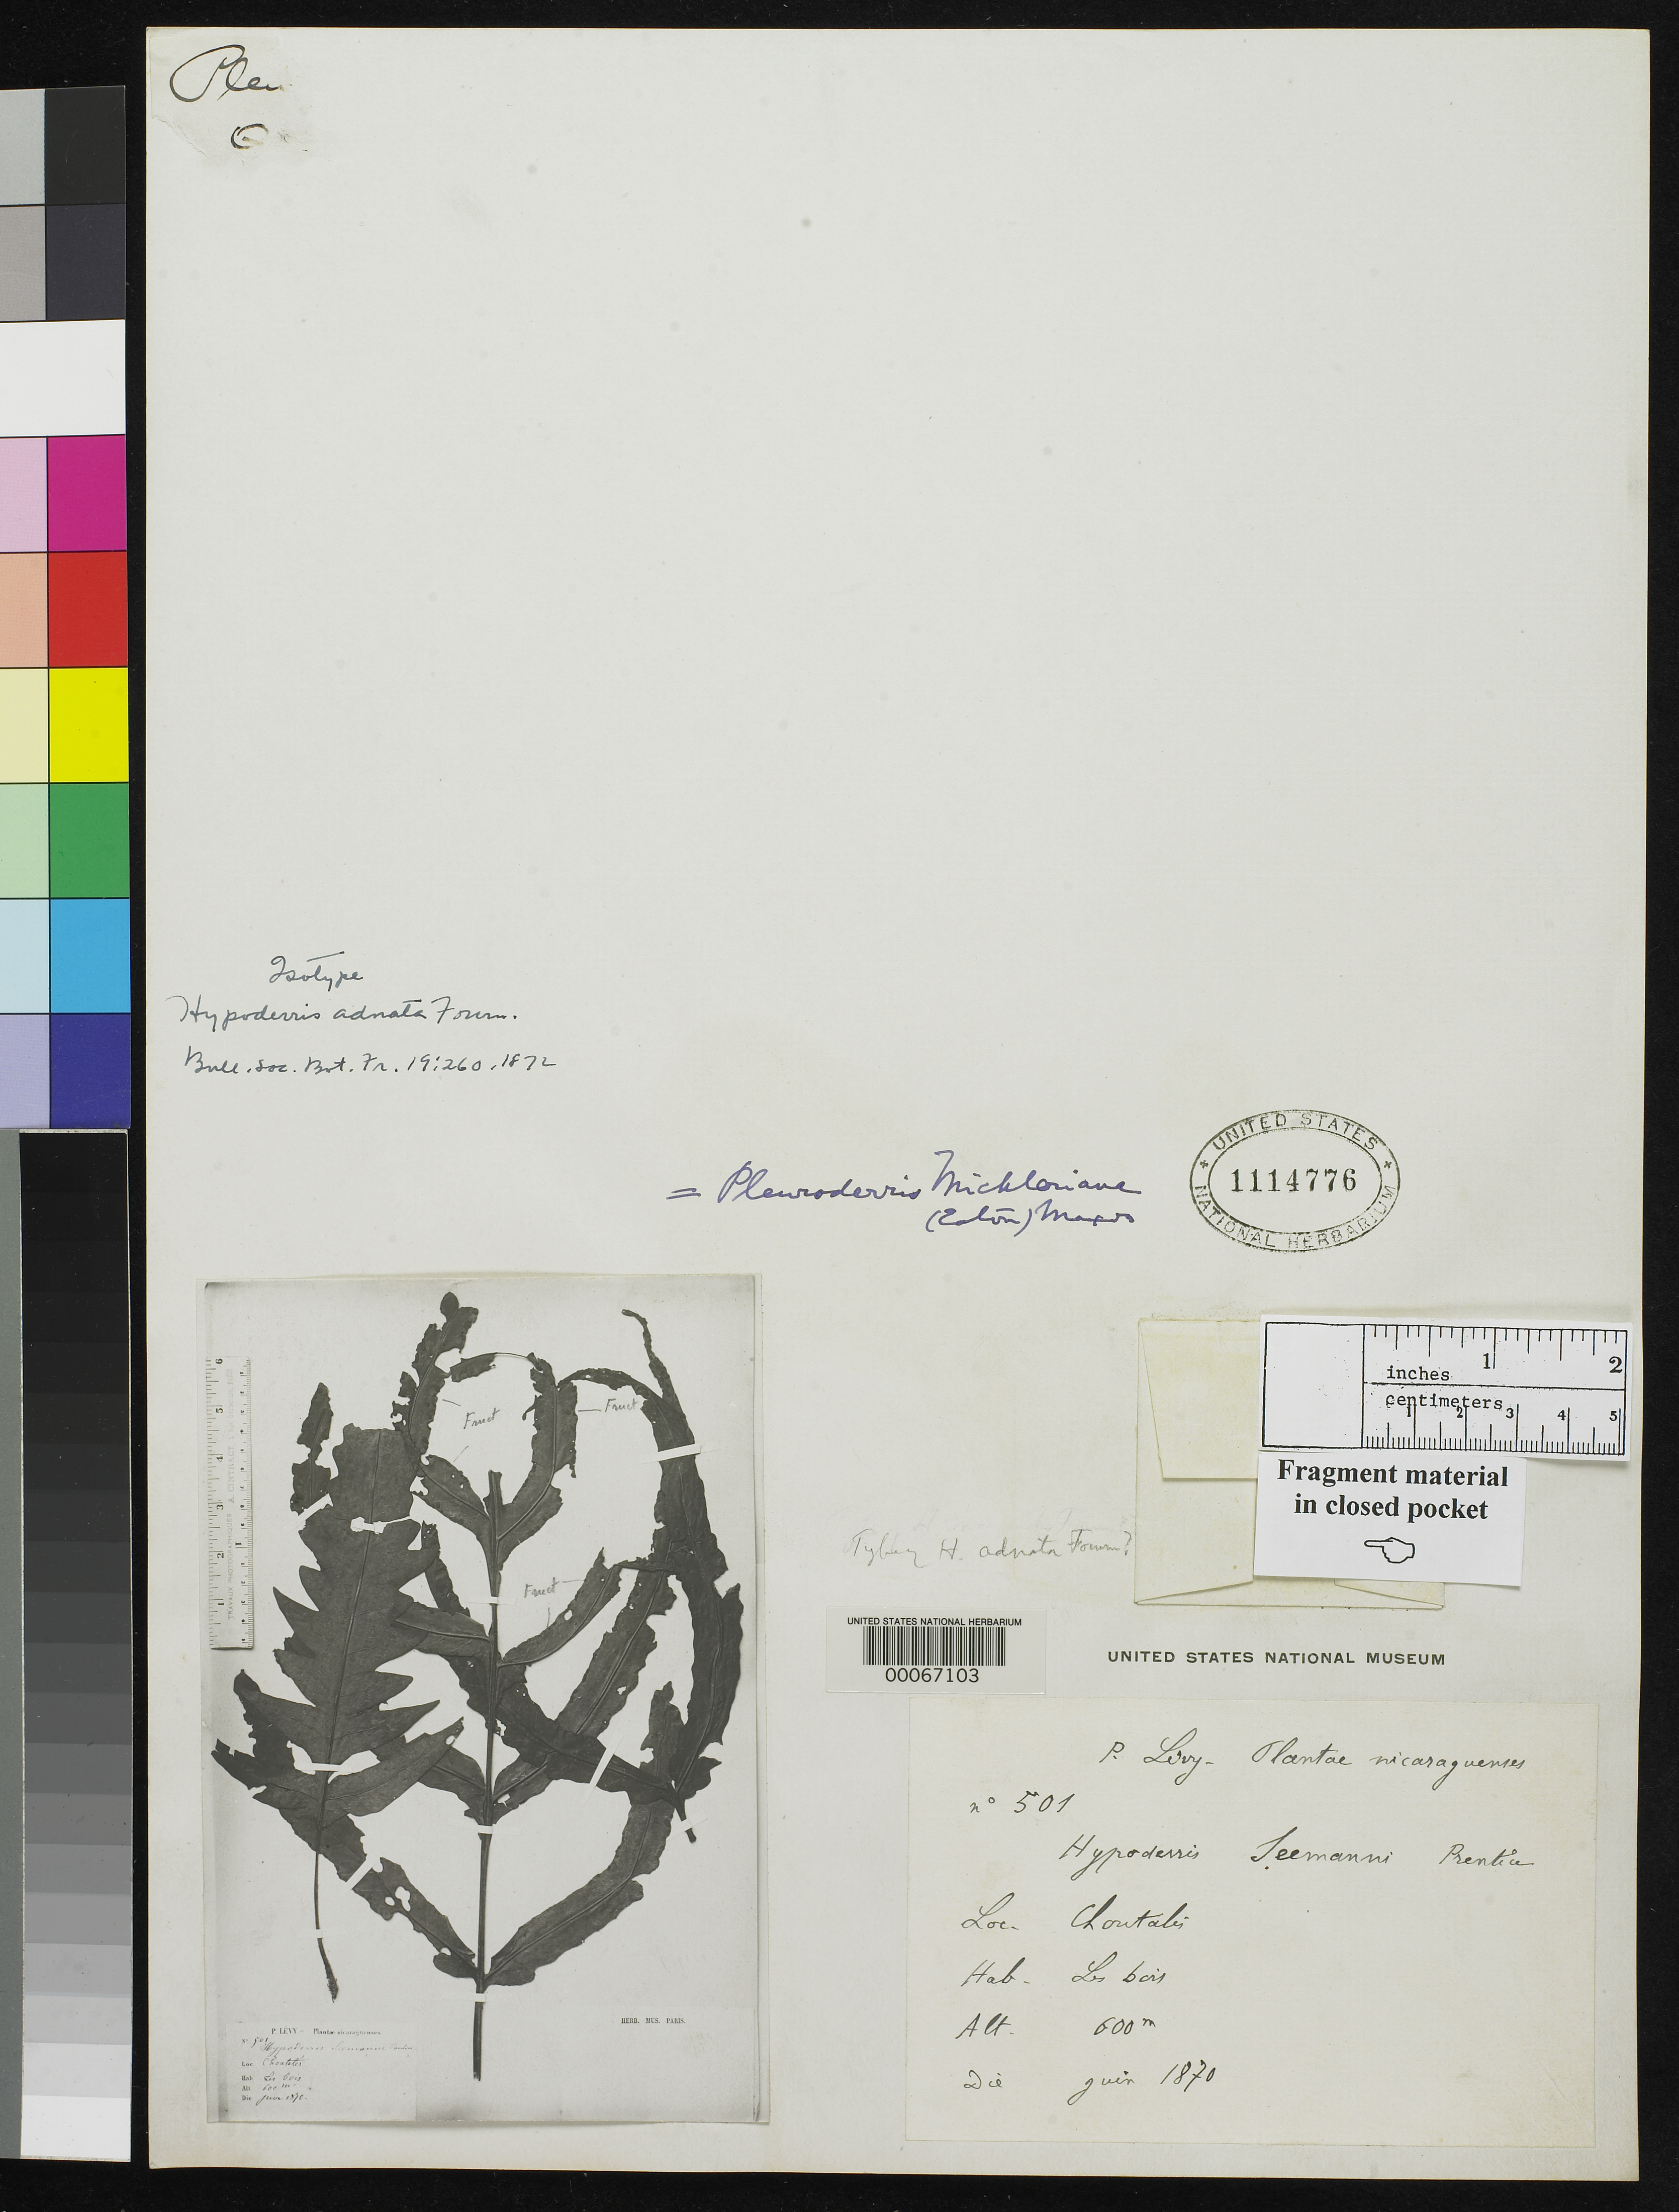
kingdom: Plantae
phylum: Tracheophyta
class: Polypodiopsida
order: Polypodiales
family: Tectariaceae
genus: Hypoderris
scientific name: Hypoderris adnata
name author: E. Fourn.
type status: Type Fragment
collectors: P. Levy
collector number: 501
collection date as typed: Jun 1870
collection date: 1870-06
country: Nicaragua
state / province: Chontales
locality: Los Chontales.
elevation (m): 600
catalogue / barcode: US 1114776